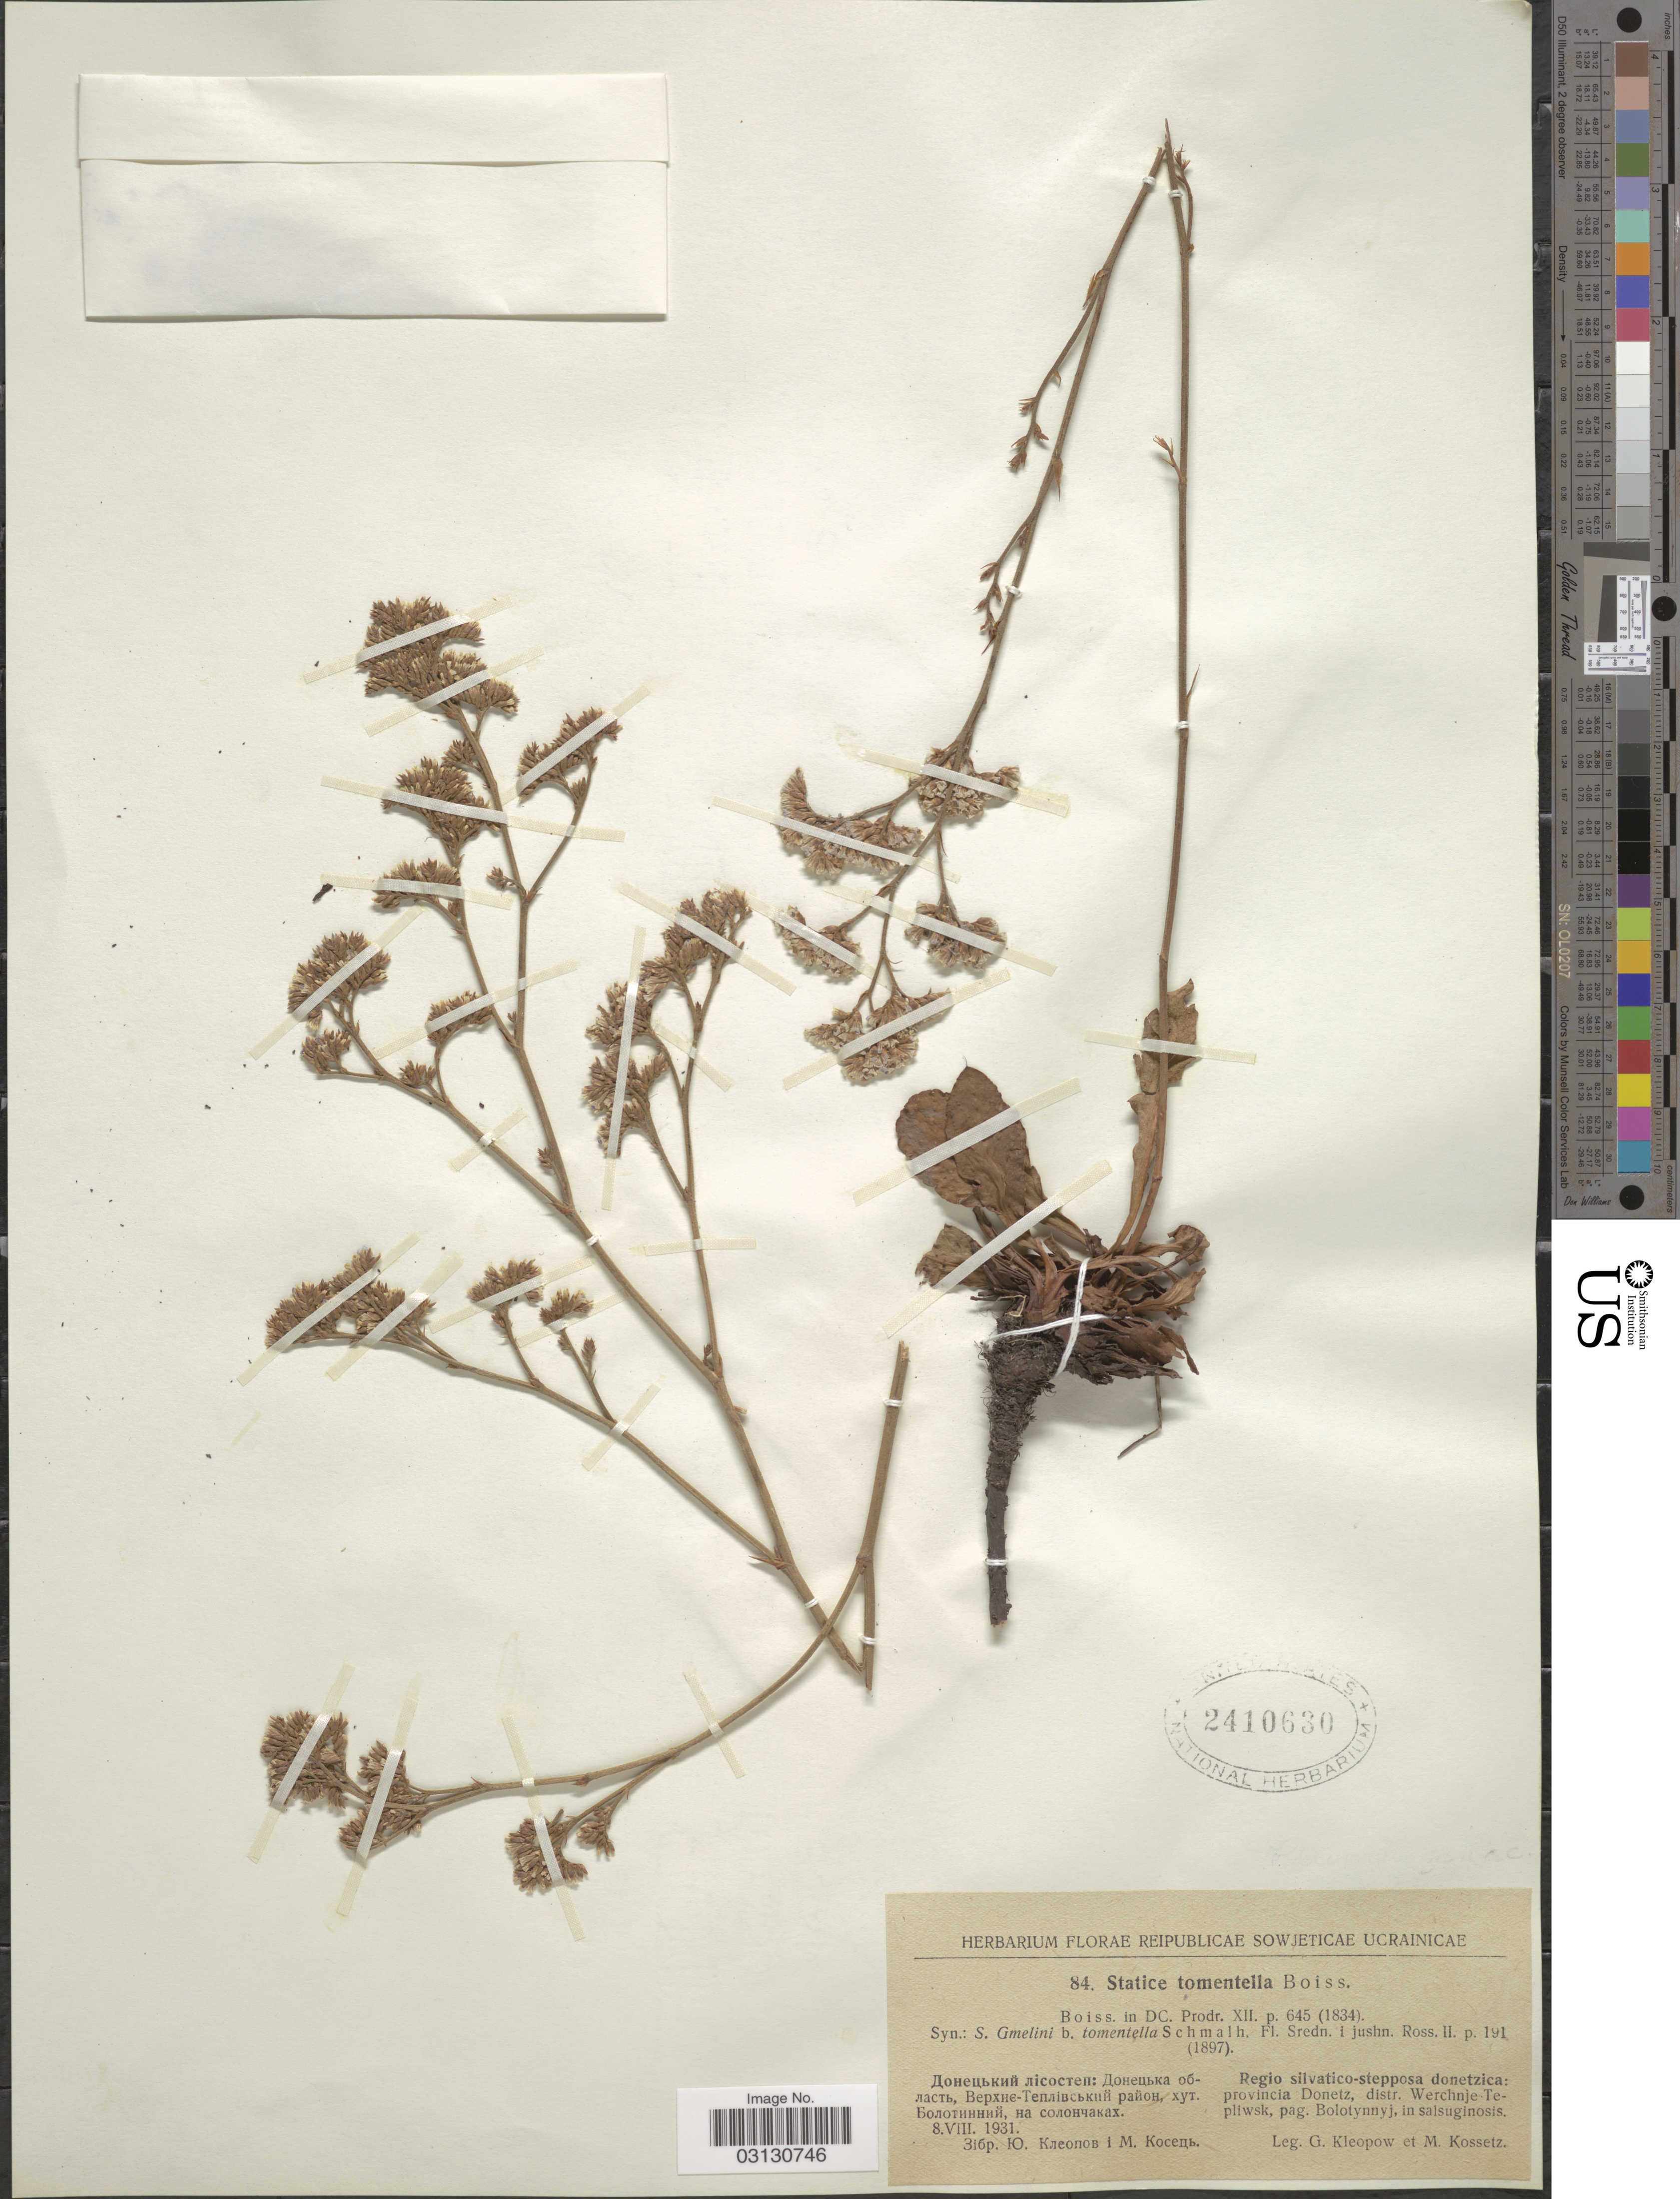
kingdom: Plantae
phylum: Tracheophyta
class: Magnoliopsida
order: Caryophyllales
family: Plumbaginaceae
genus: Limonium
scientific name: Limonium tomentellum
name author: (Boiss.) Kuntze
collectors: G. Kleopow & M. Kossetz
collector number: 84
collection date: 1931-08-08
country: Ukraine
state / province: Donets'k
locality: Regio silvatico-stepposa donetzica: provincia Donetz, distr. Werchnje-Tepliwsk, pag. Bolottynnyj, in salsuginosis.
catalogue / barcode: US 2410630